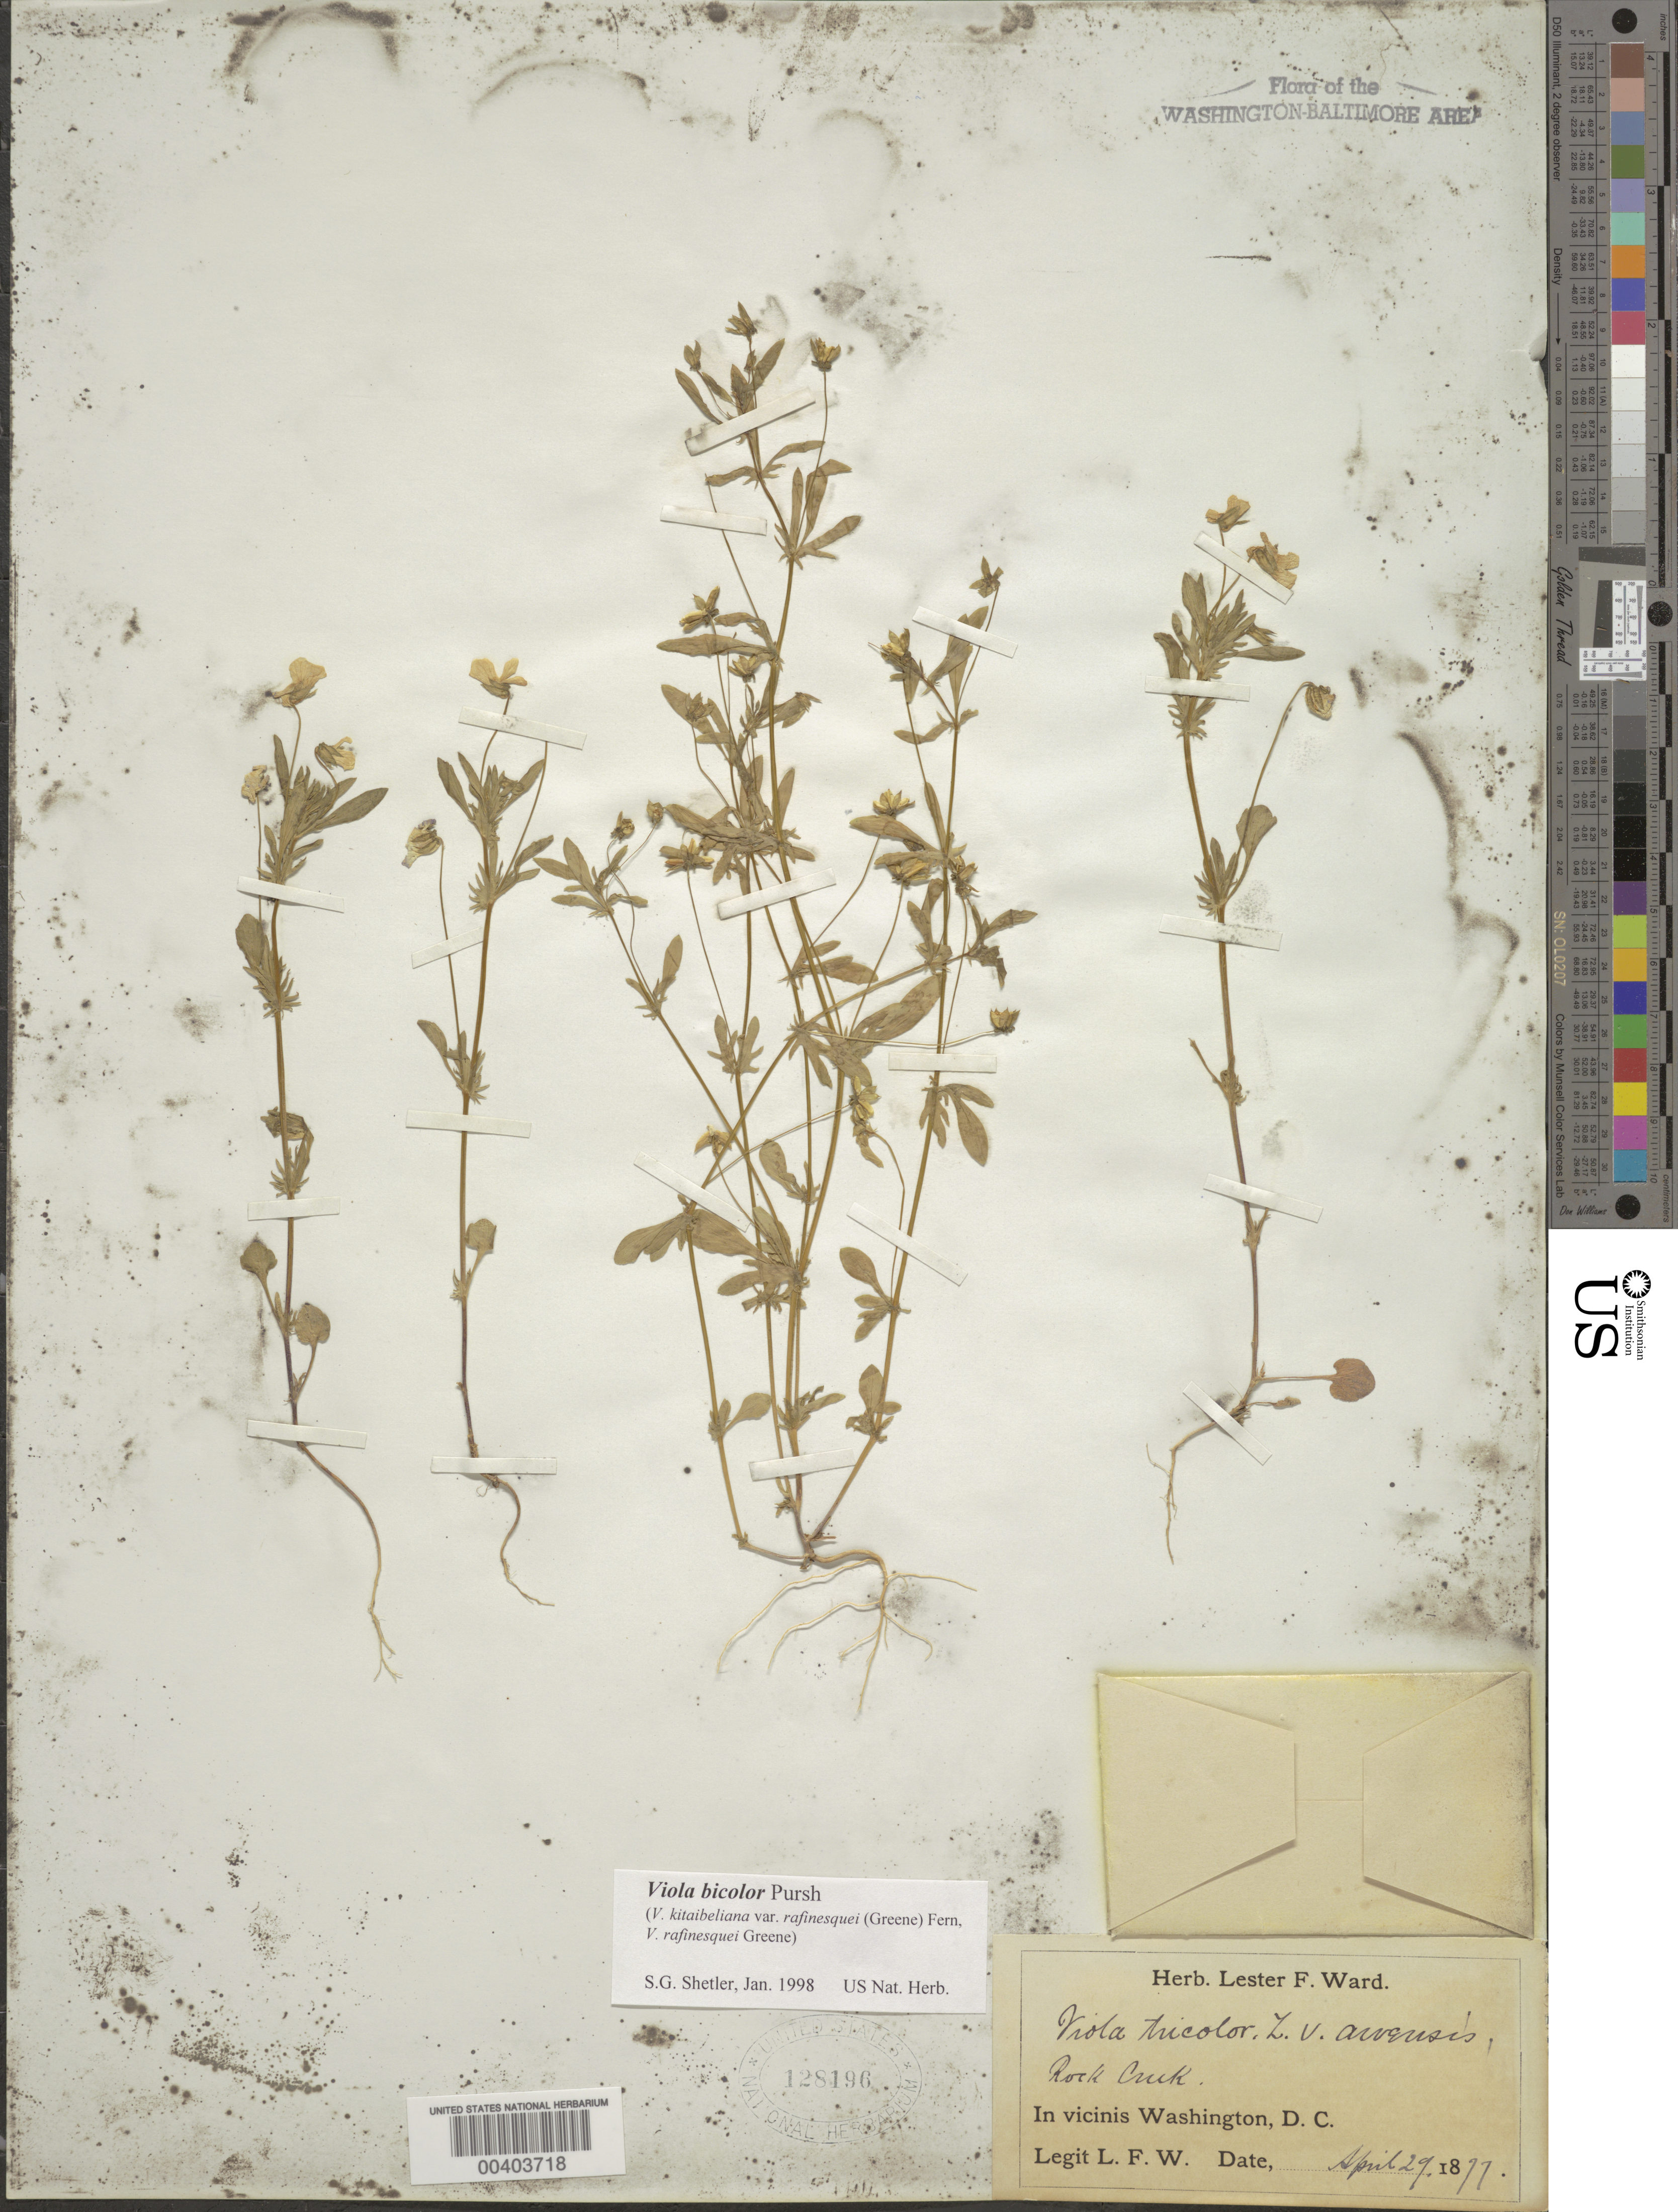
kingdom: Plantae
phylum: Tracheophyta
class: Magnoliopsida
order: Malpighiales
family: Violaceae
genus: Viola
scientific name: Viola bicolor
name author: Pursh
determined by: Shetler, Stanwyn G., (US), NMNH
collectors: L. F. Ward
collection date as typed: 29 Apr 1877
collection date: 1877-04-29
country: United States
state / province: District of Columbia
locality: Rock Creek Rock Creek Park and vicinity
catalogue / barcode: US 128196